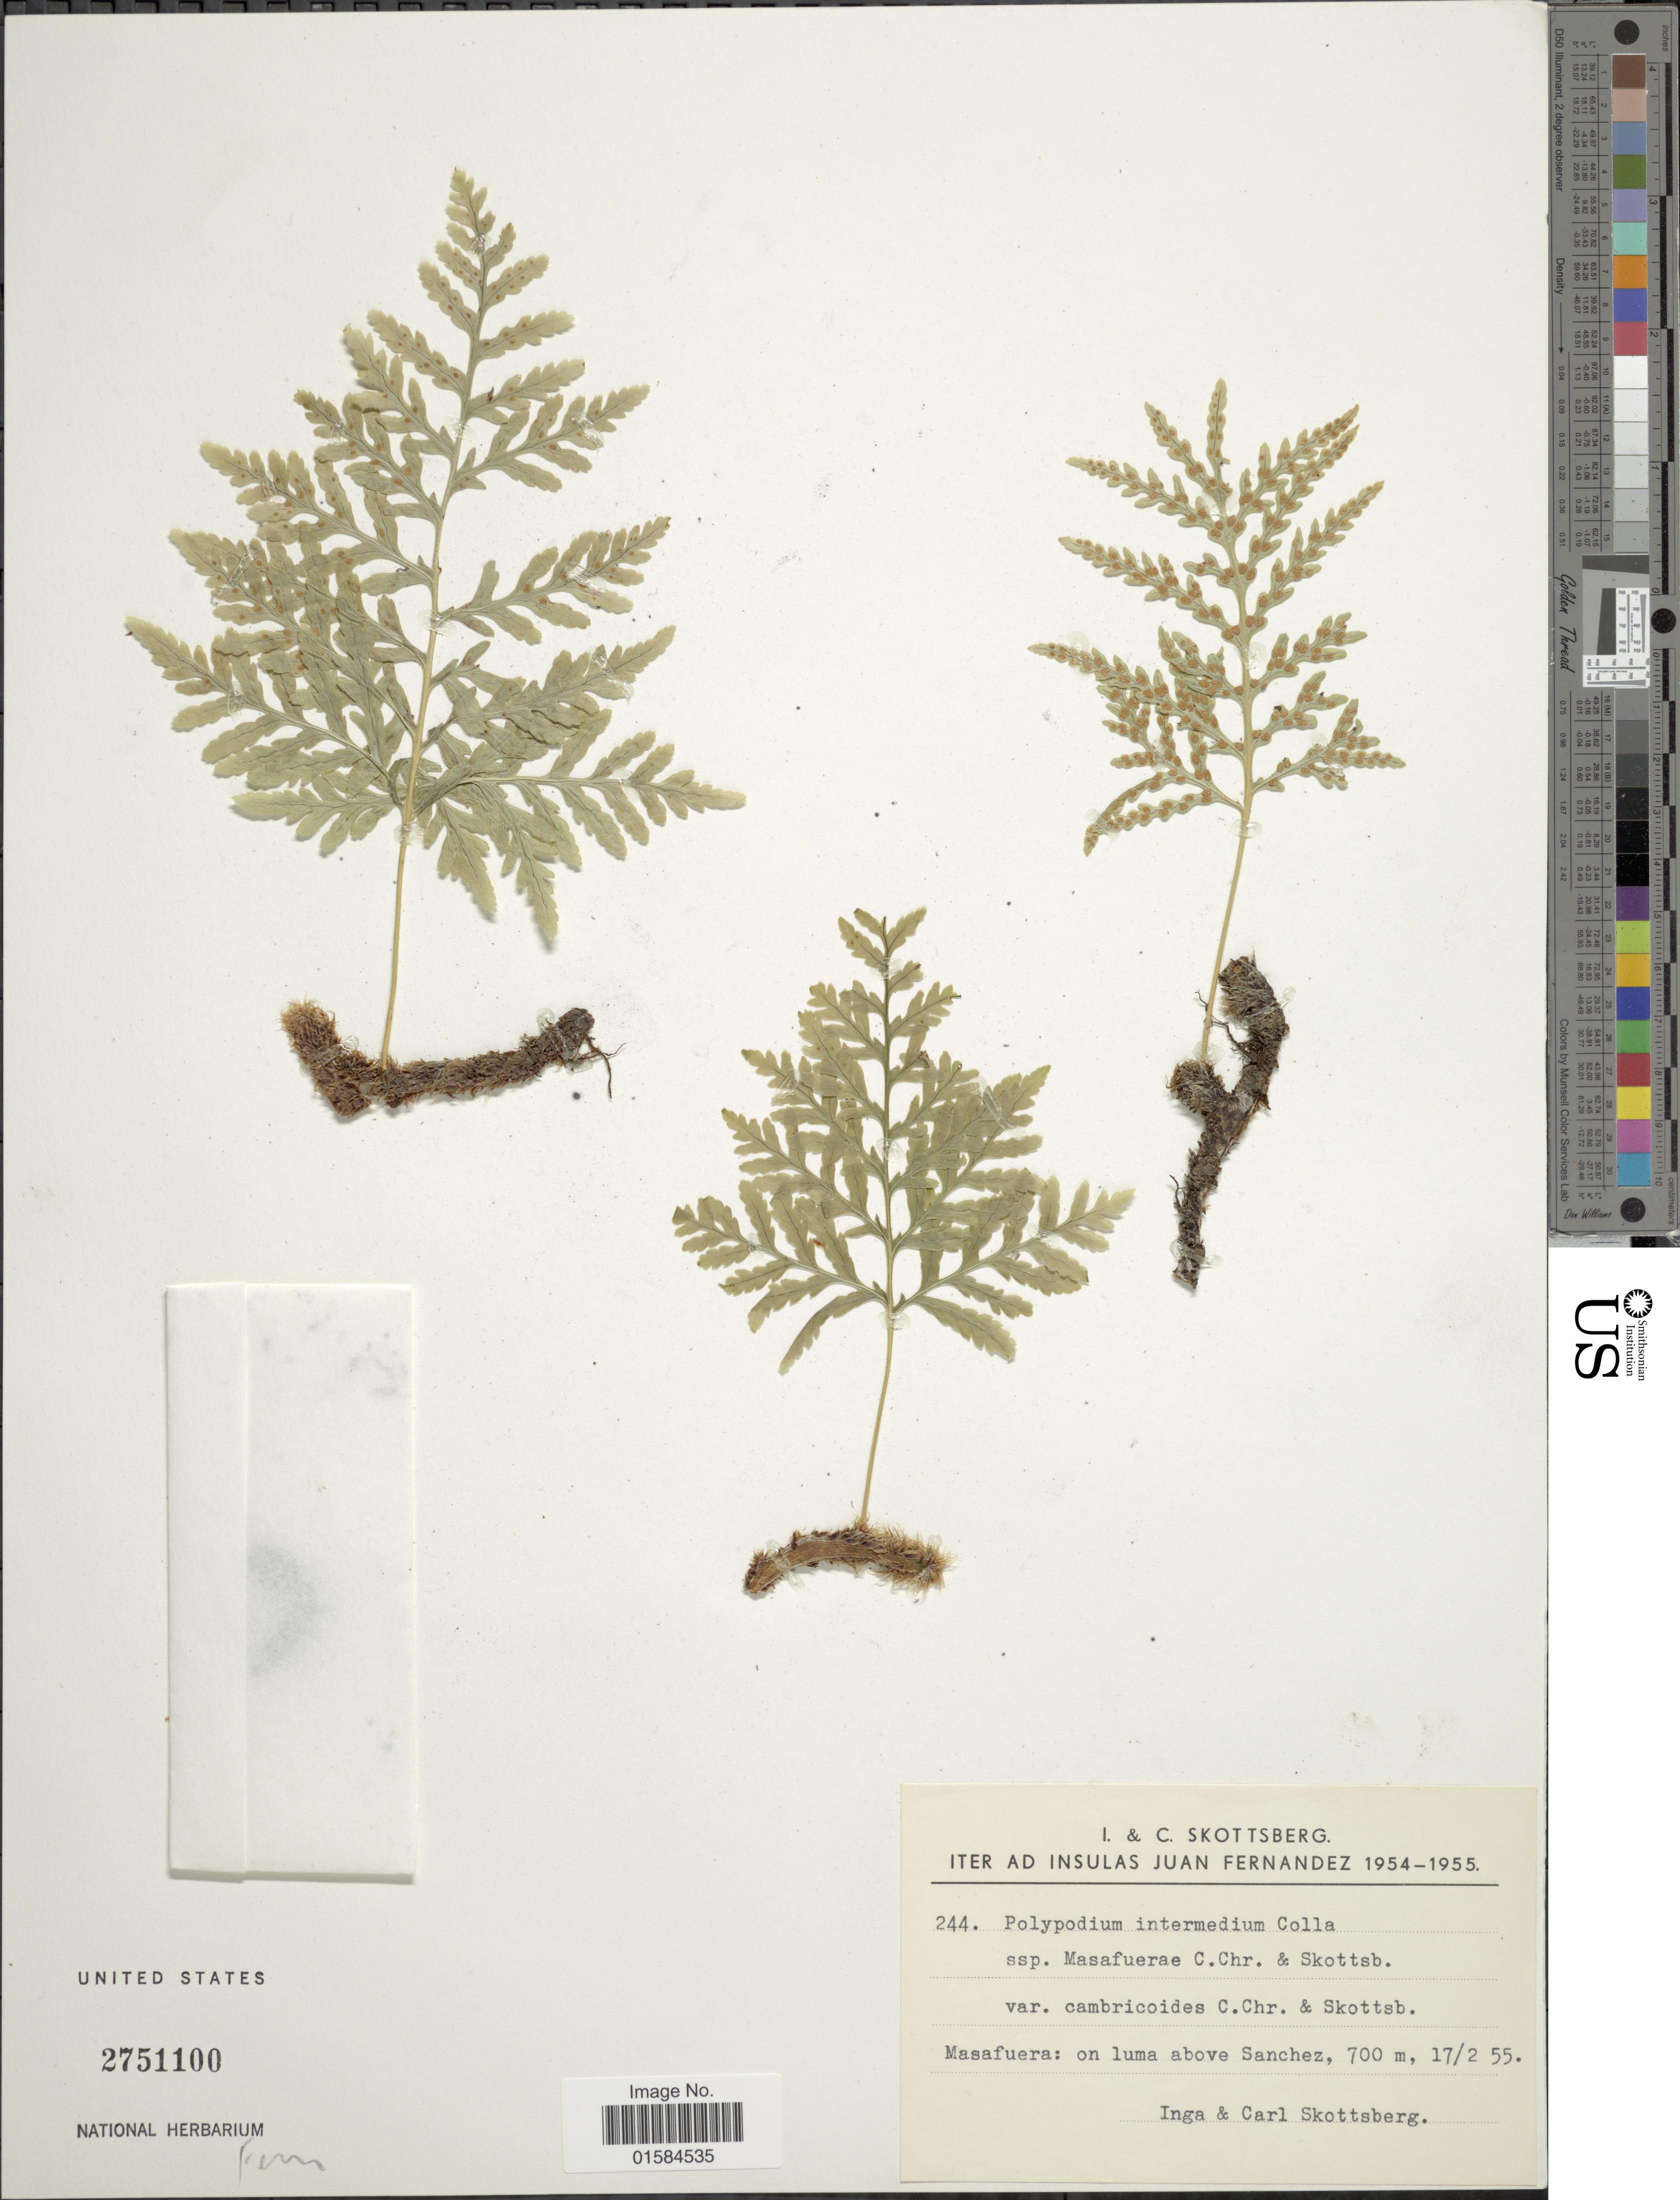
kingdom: Plantae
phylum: Tracheophyta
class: Polypodiopsida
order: Polypodiales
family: Polypodiaceae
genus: Synammia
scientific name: Synammia intermedia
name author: (Colla) G. Kunkel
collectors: I. Skottsberg & C. Skottsberg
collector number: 244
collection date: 1955-02-17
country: Chile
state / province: Valparaíso (V)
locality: Insulas Juan Fernandez, Masafuera: on luma above Sanchez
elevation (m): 700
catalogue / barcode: US 2751100